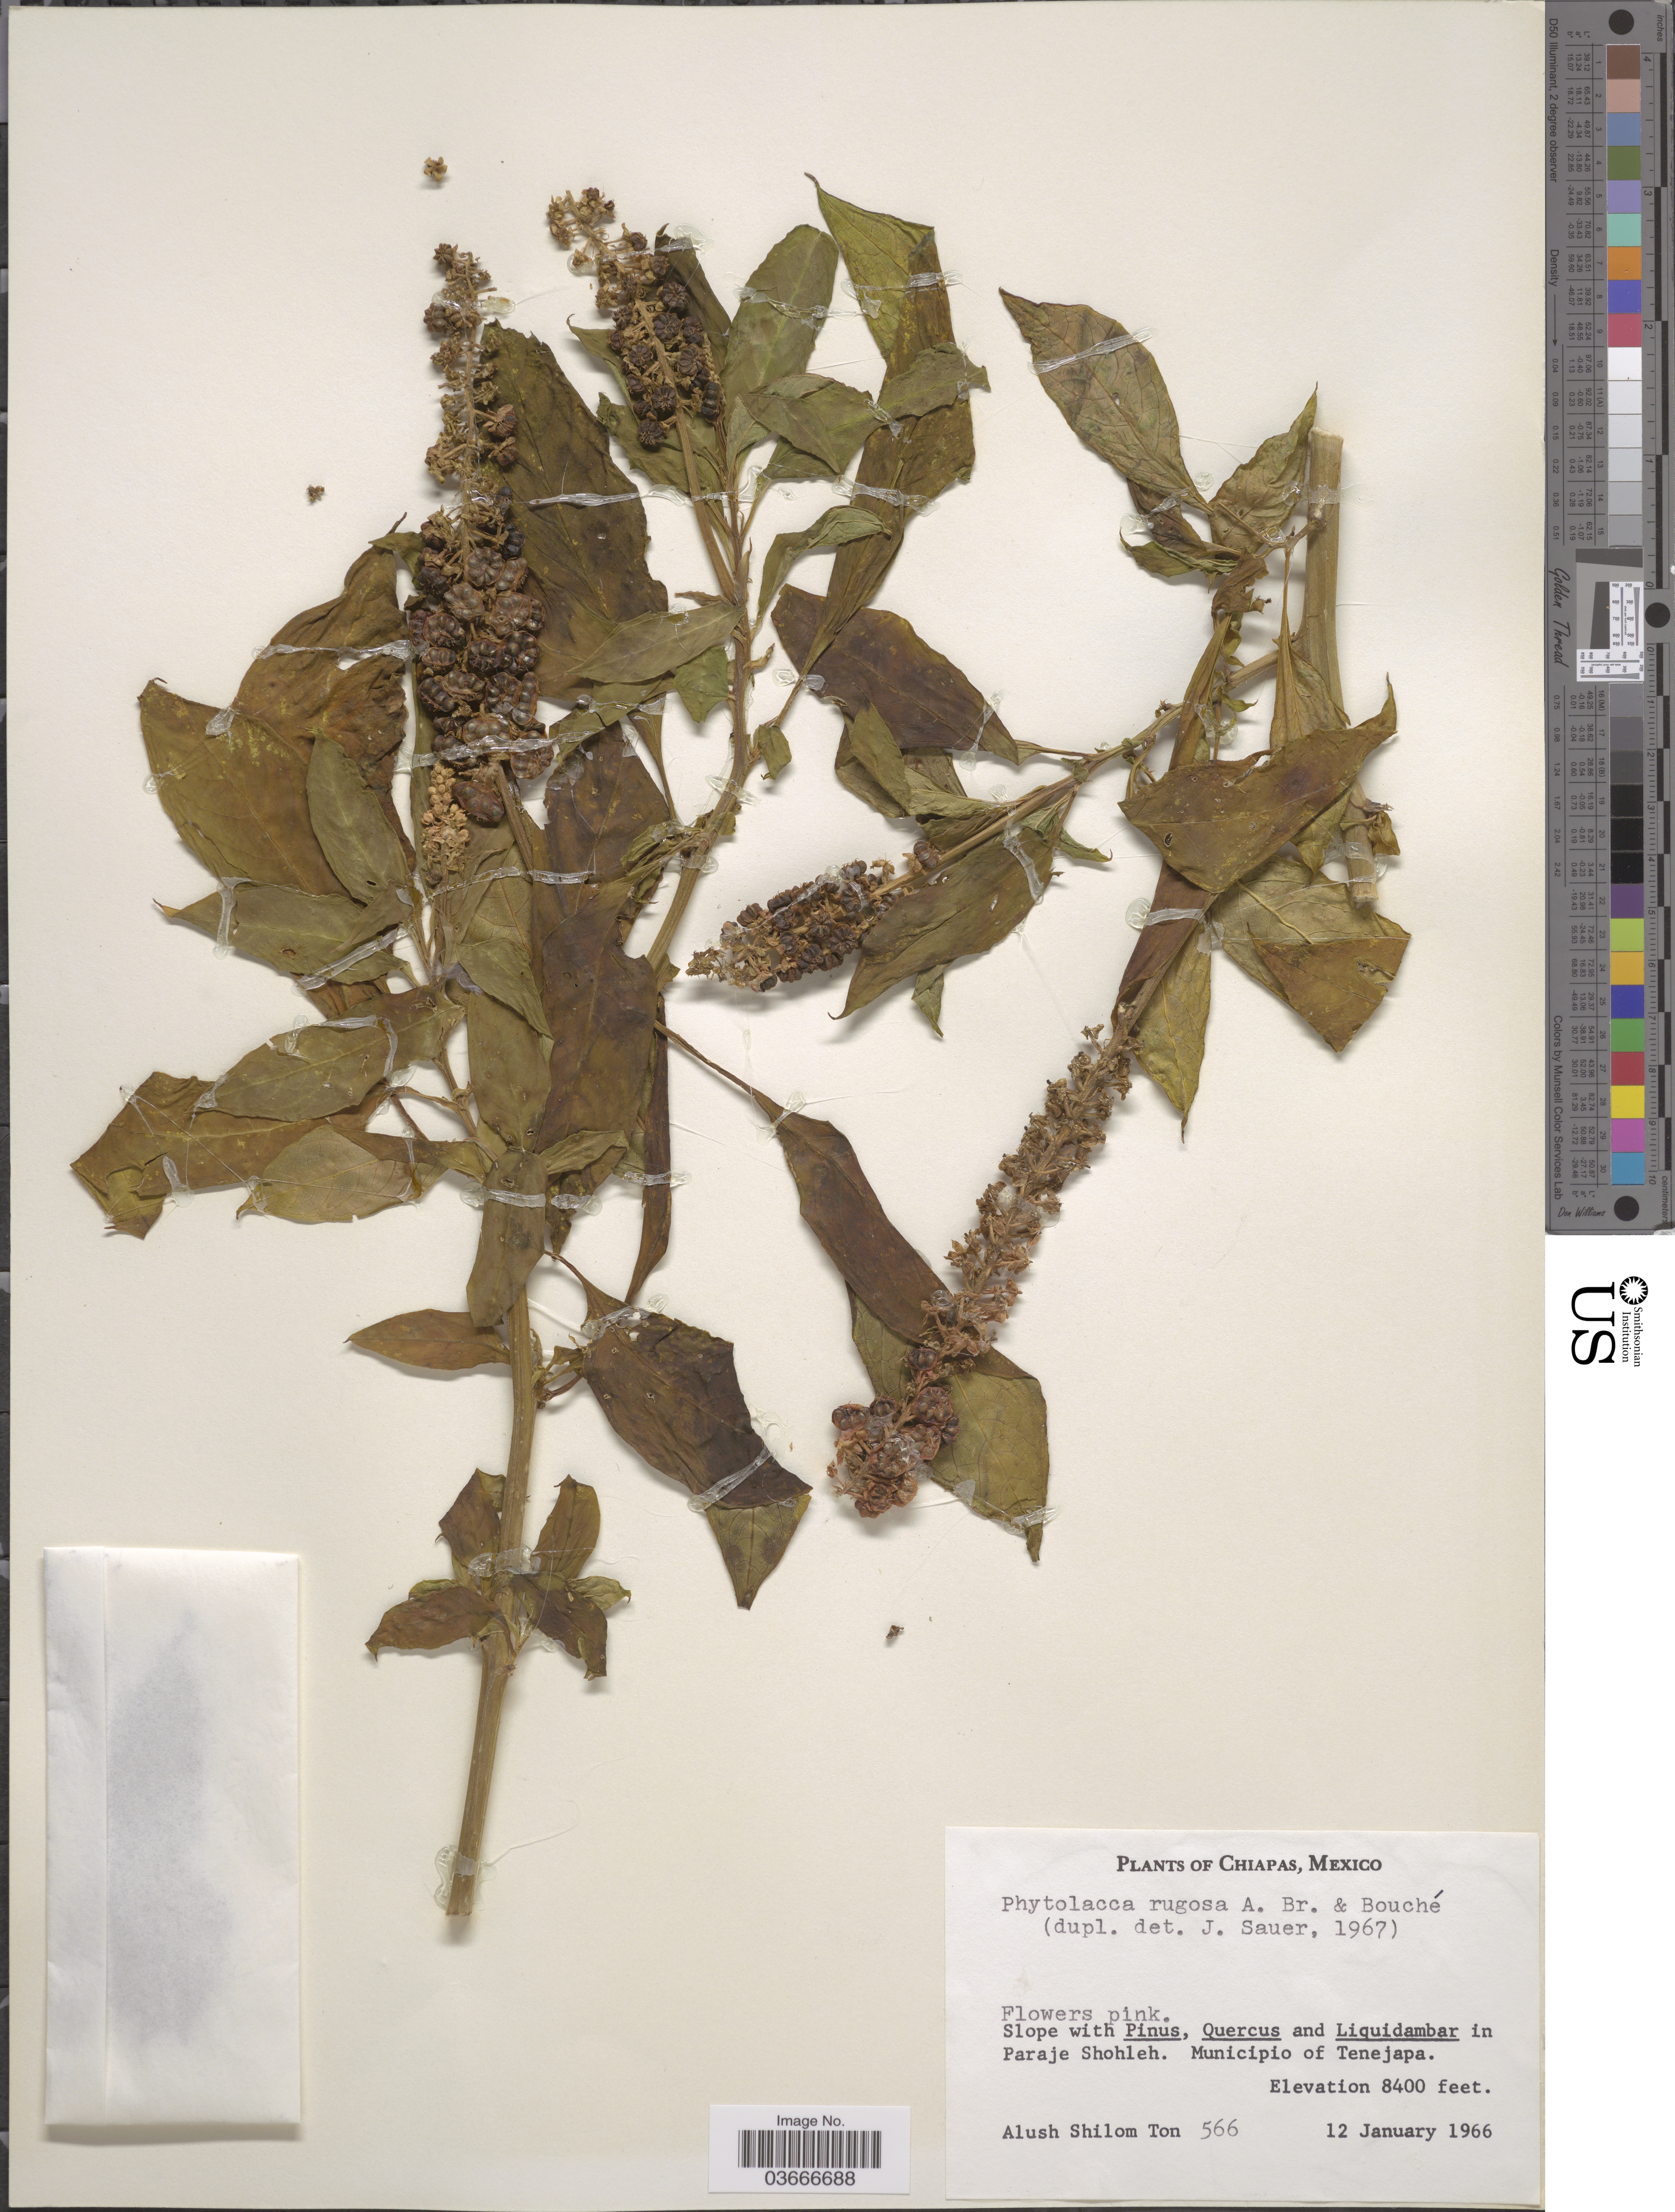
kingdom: Plantae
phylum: Tracheophyta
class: Magnoliopsida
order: Caryophyllales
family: Phytolaccaceae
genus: Phytolacca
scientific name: Phytolacca rugosa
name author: A. Braun & C.D. Bouché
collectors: A. M. Ton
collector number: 566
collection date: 1966-01-12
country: Mexico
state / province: Chiapas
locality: In Paraje Shohleh. Municipio of Tenejapa.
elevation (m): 2560